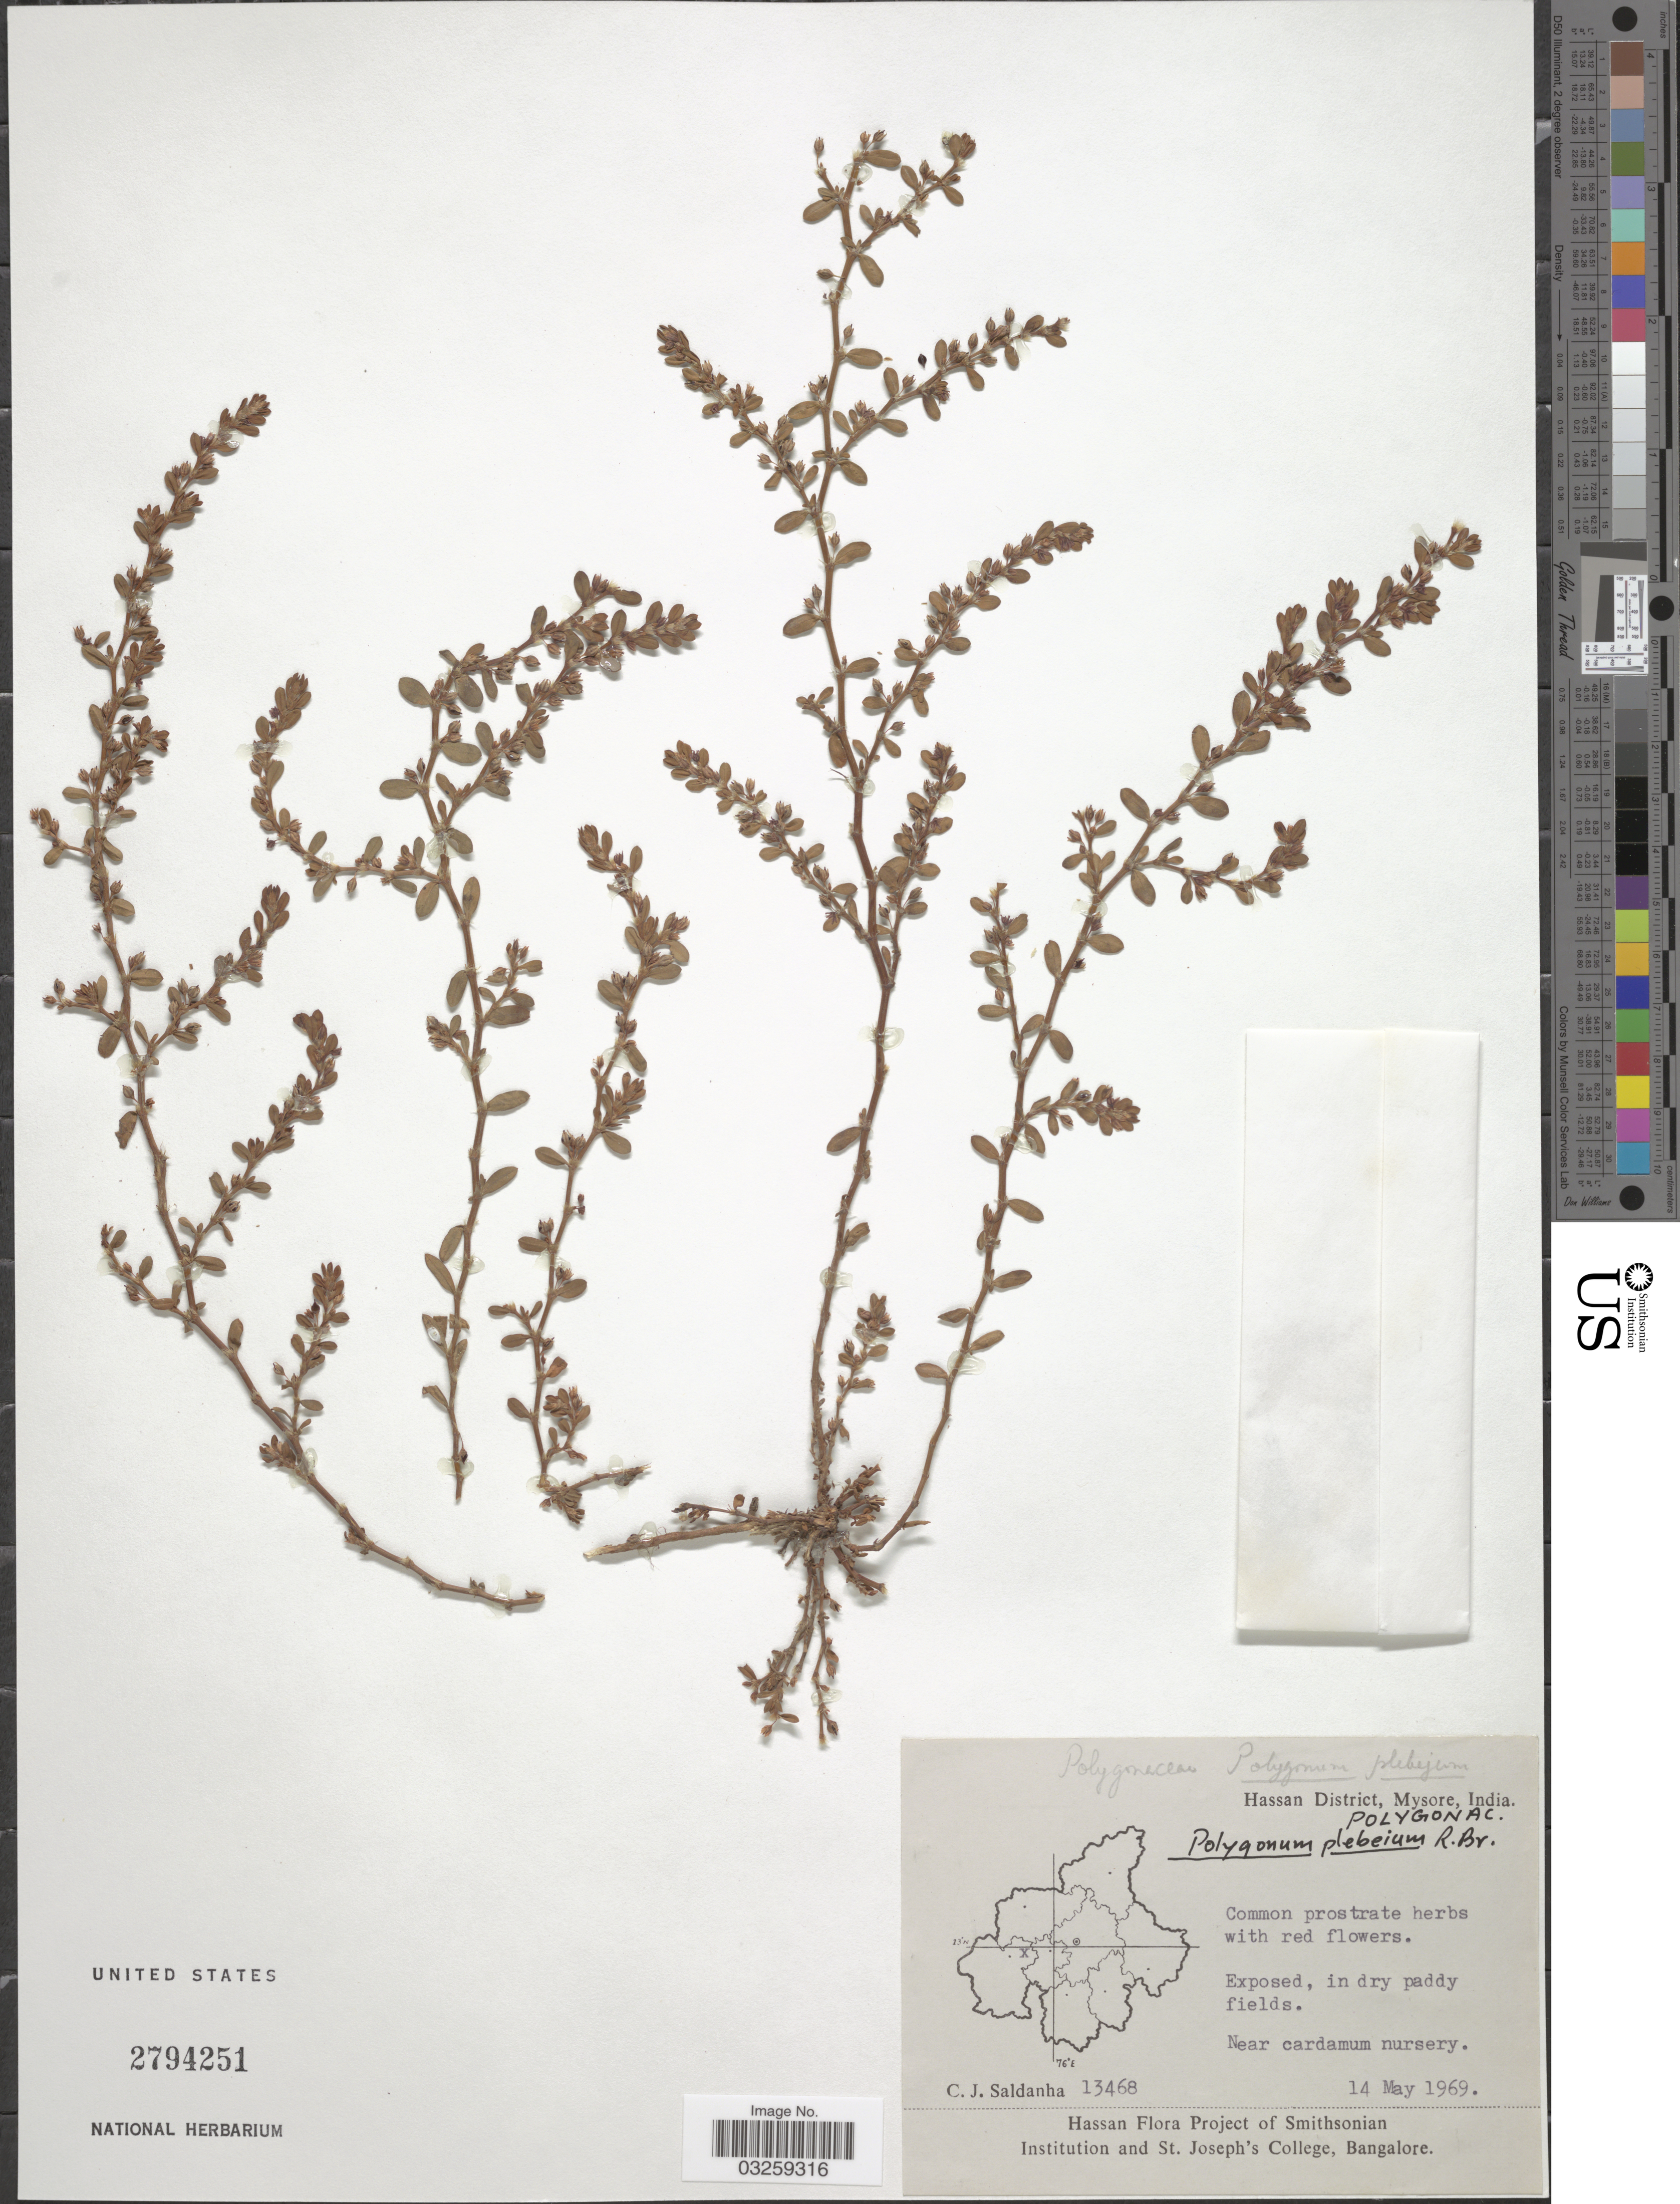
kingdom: Plantae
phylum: Tracheophyta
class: Magnoliopsida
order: Caryophyllales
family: Polygonaceae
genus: Polygonum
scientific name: Polygonum plebeium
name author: R. Br.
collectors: C. J. Saldanha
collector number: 13468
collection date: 1969-05-14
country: India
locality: Hassan District, Mysore. Near cardamum nursery.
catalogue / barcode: US 2794251